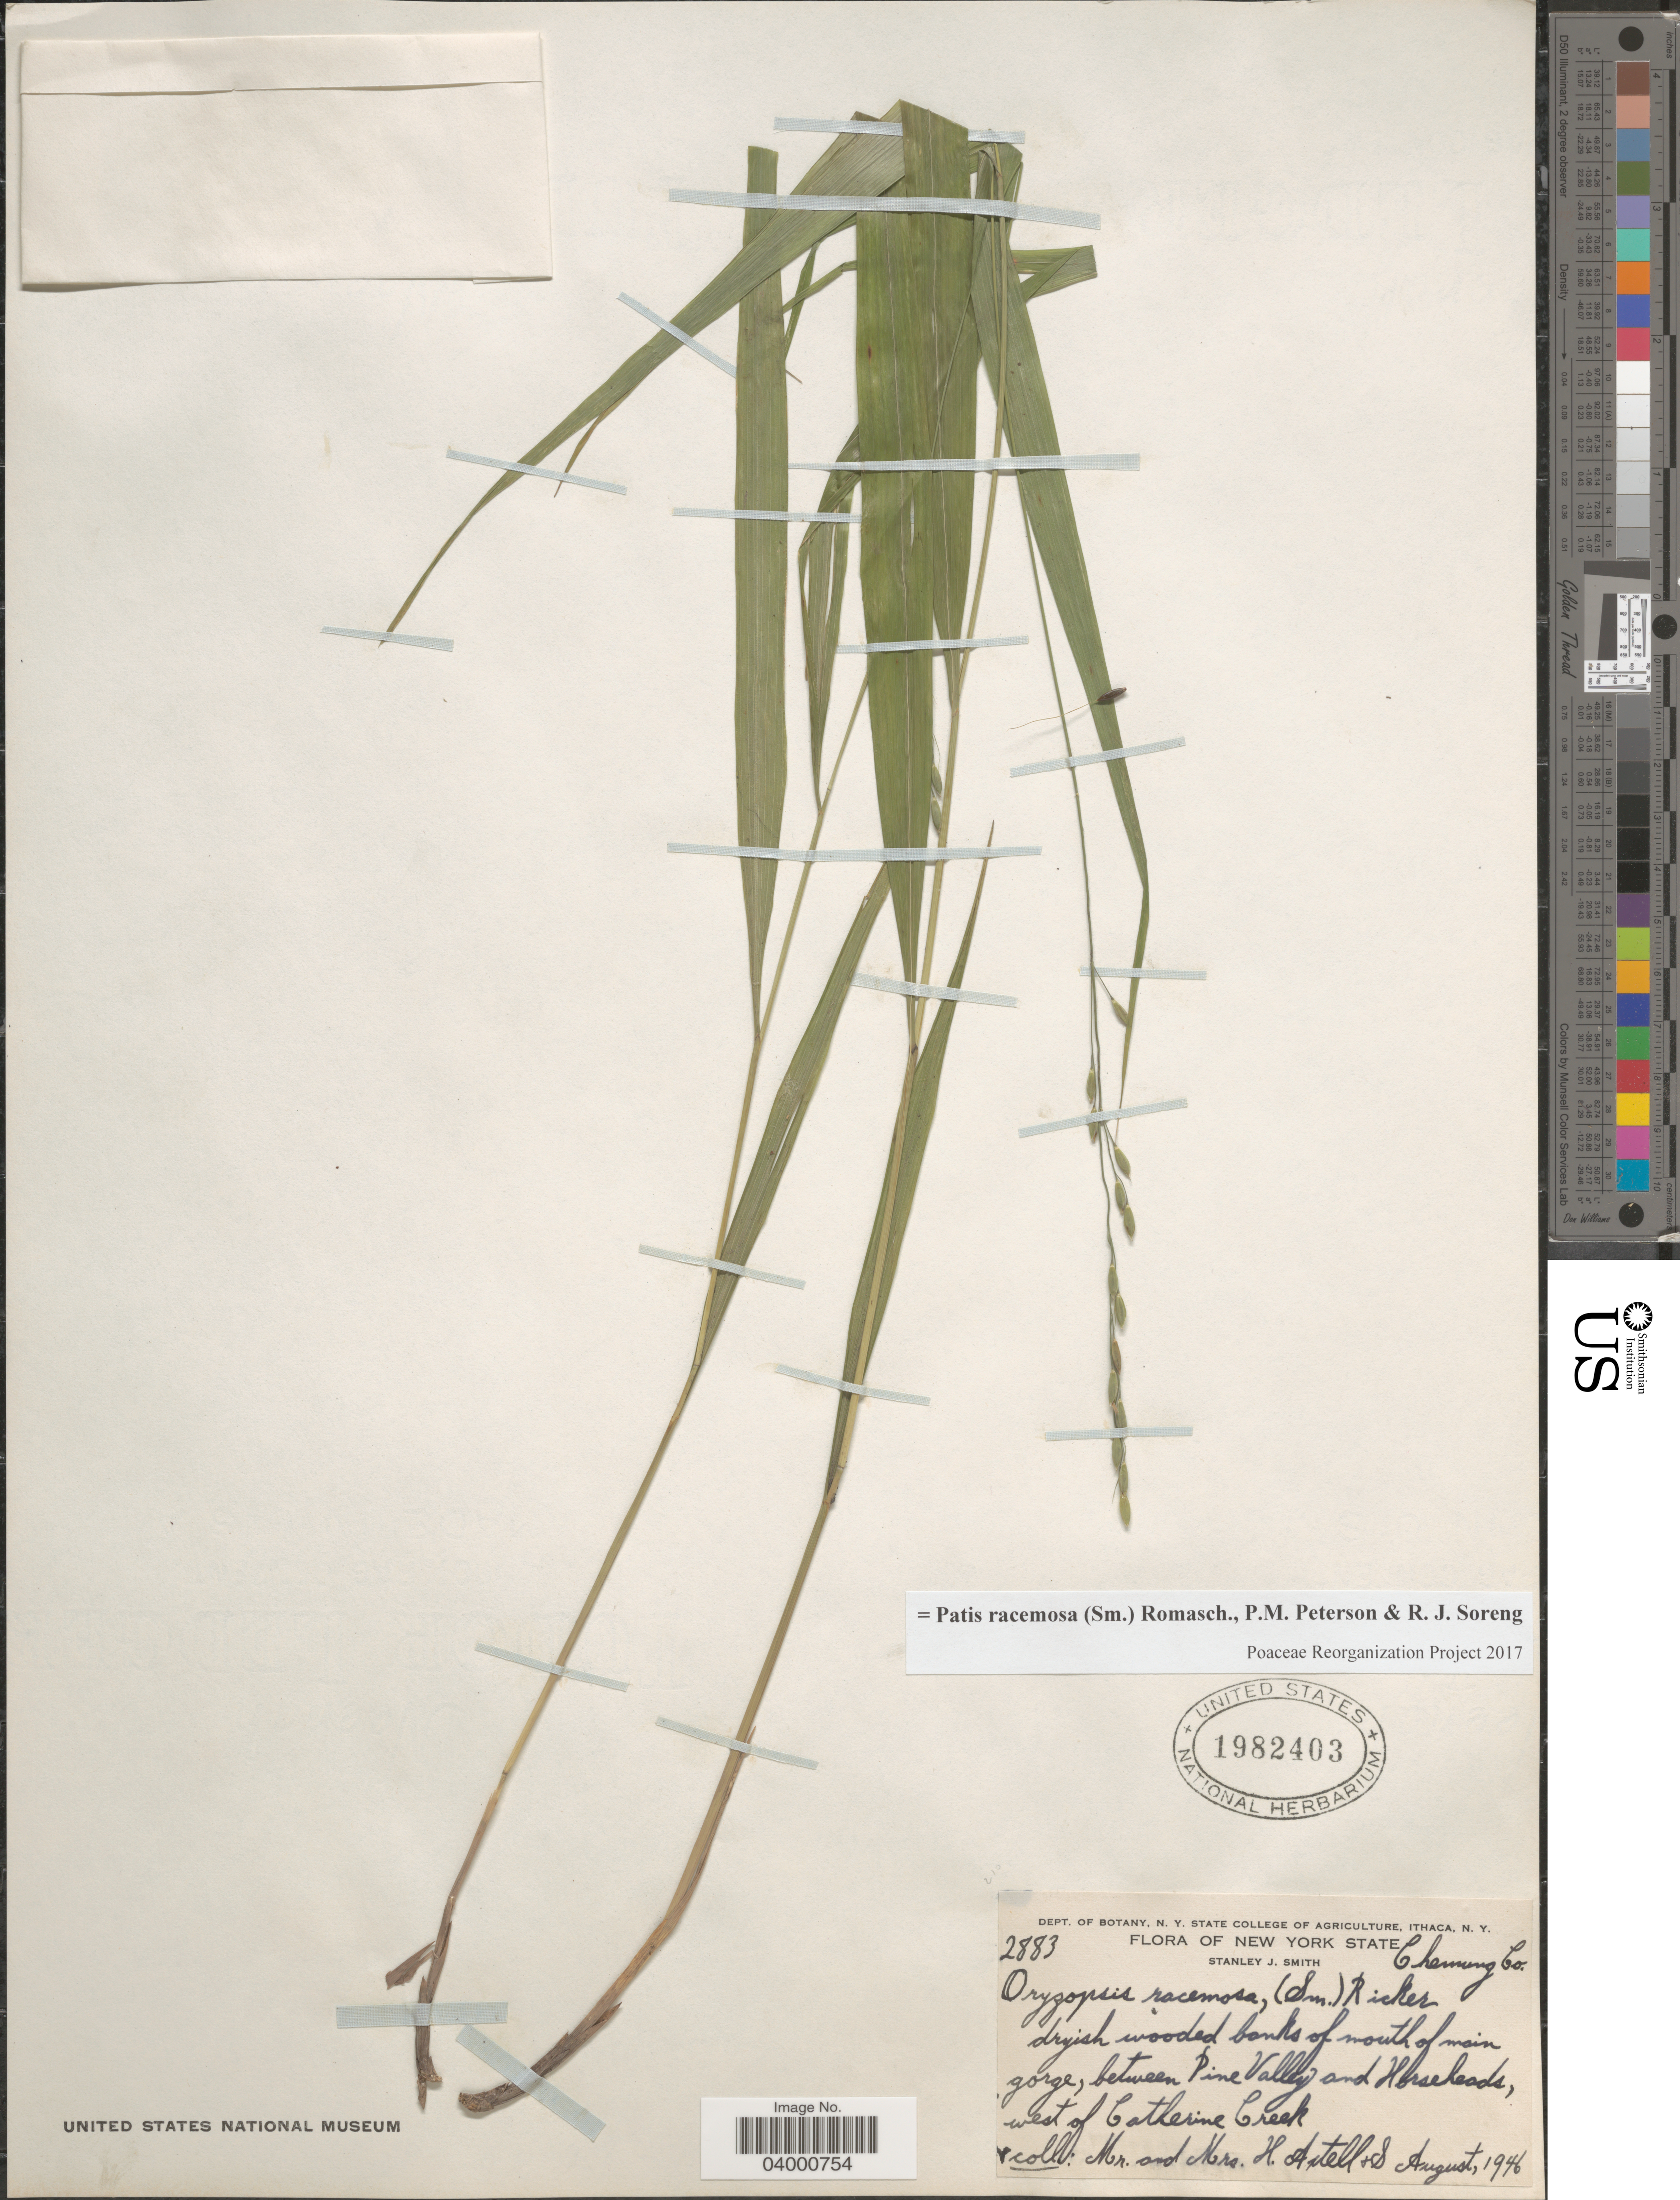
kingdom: Plantae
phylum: Tracheophyta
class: Liliopsida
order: Poales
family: Poaceae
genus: Patis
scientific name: Patis racemosa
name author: (Sm.) Romasch. et al.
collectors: Axtell, H. H., Axtell, H. H. & S. Smith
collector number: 2883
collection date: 1946-08-08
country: United States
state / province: New York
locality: Cheming Co. Dryish wooded banks of mouth of main gorge, between Pine Valley and Horseheads, west of Catherine Creek.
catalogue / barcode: US 1982403